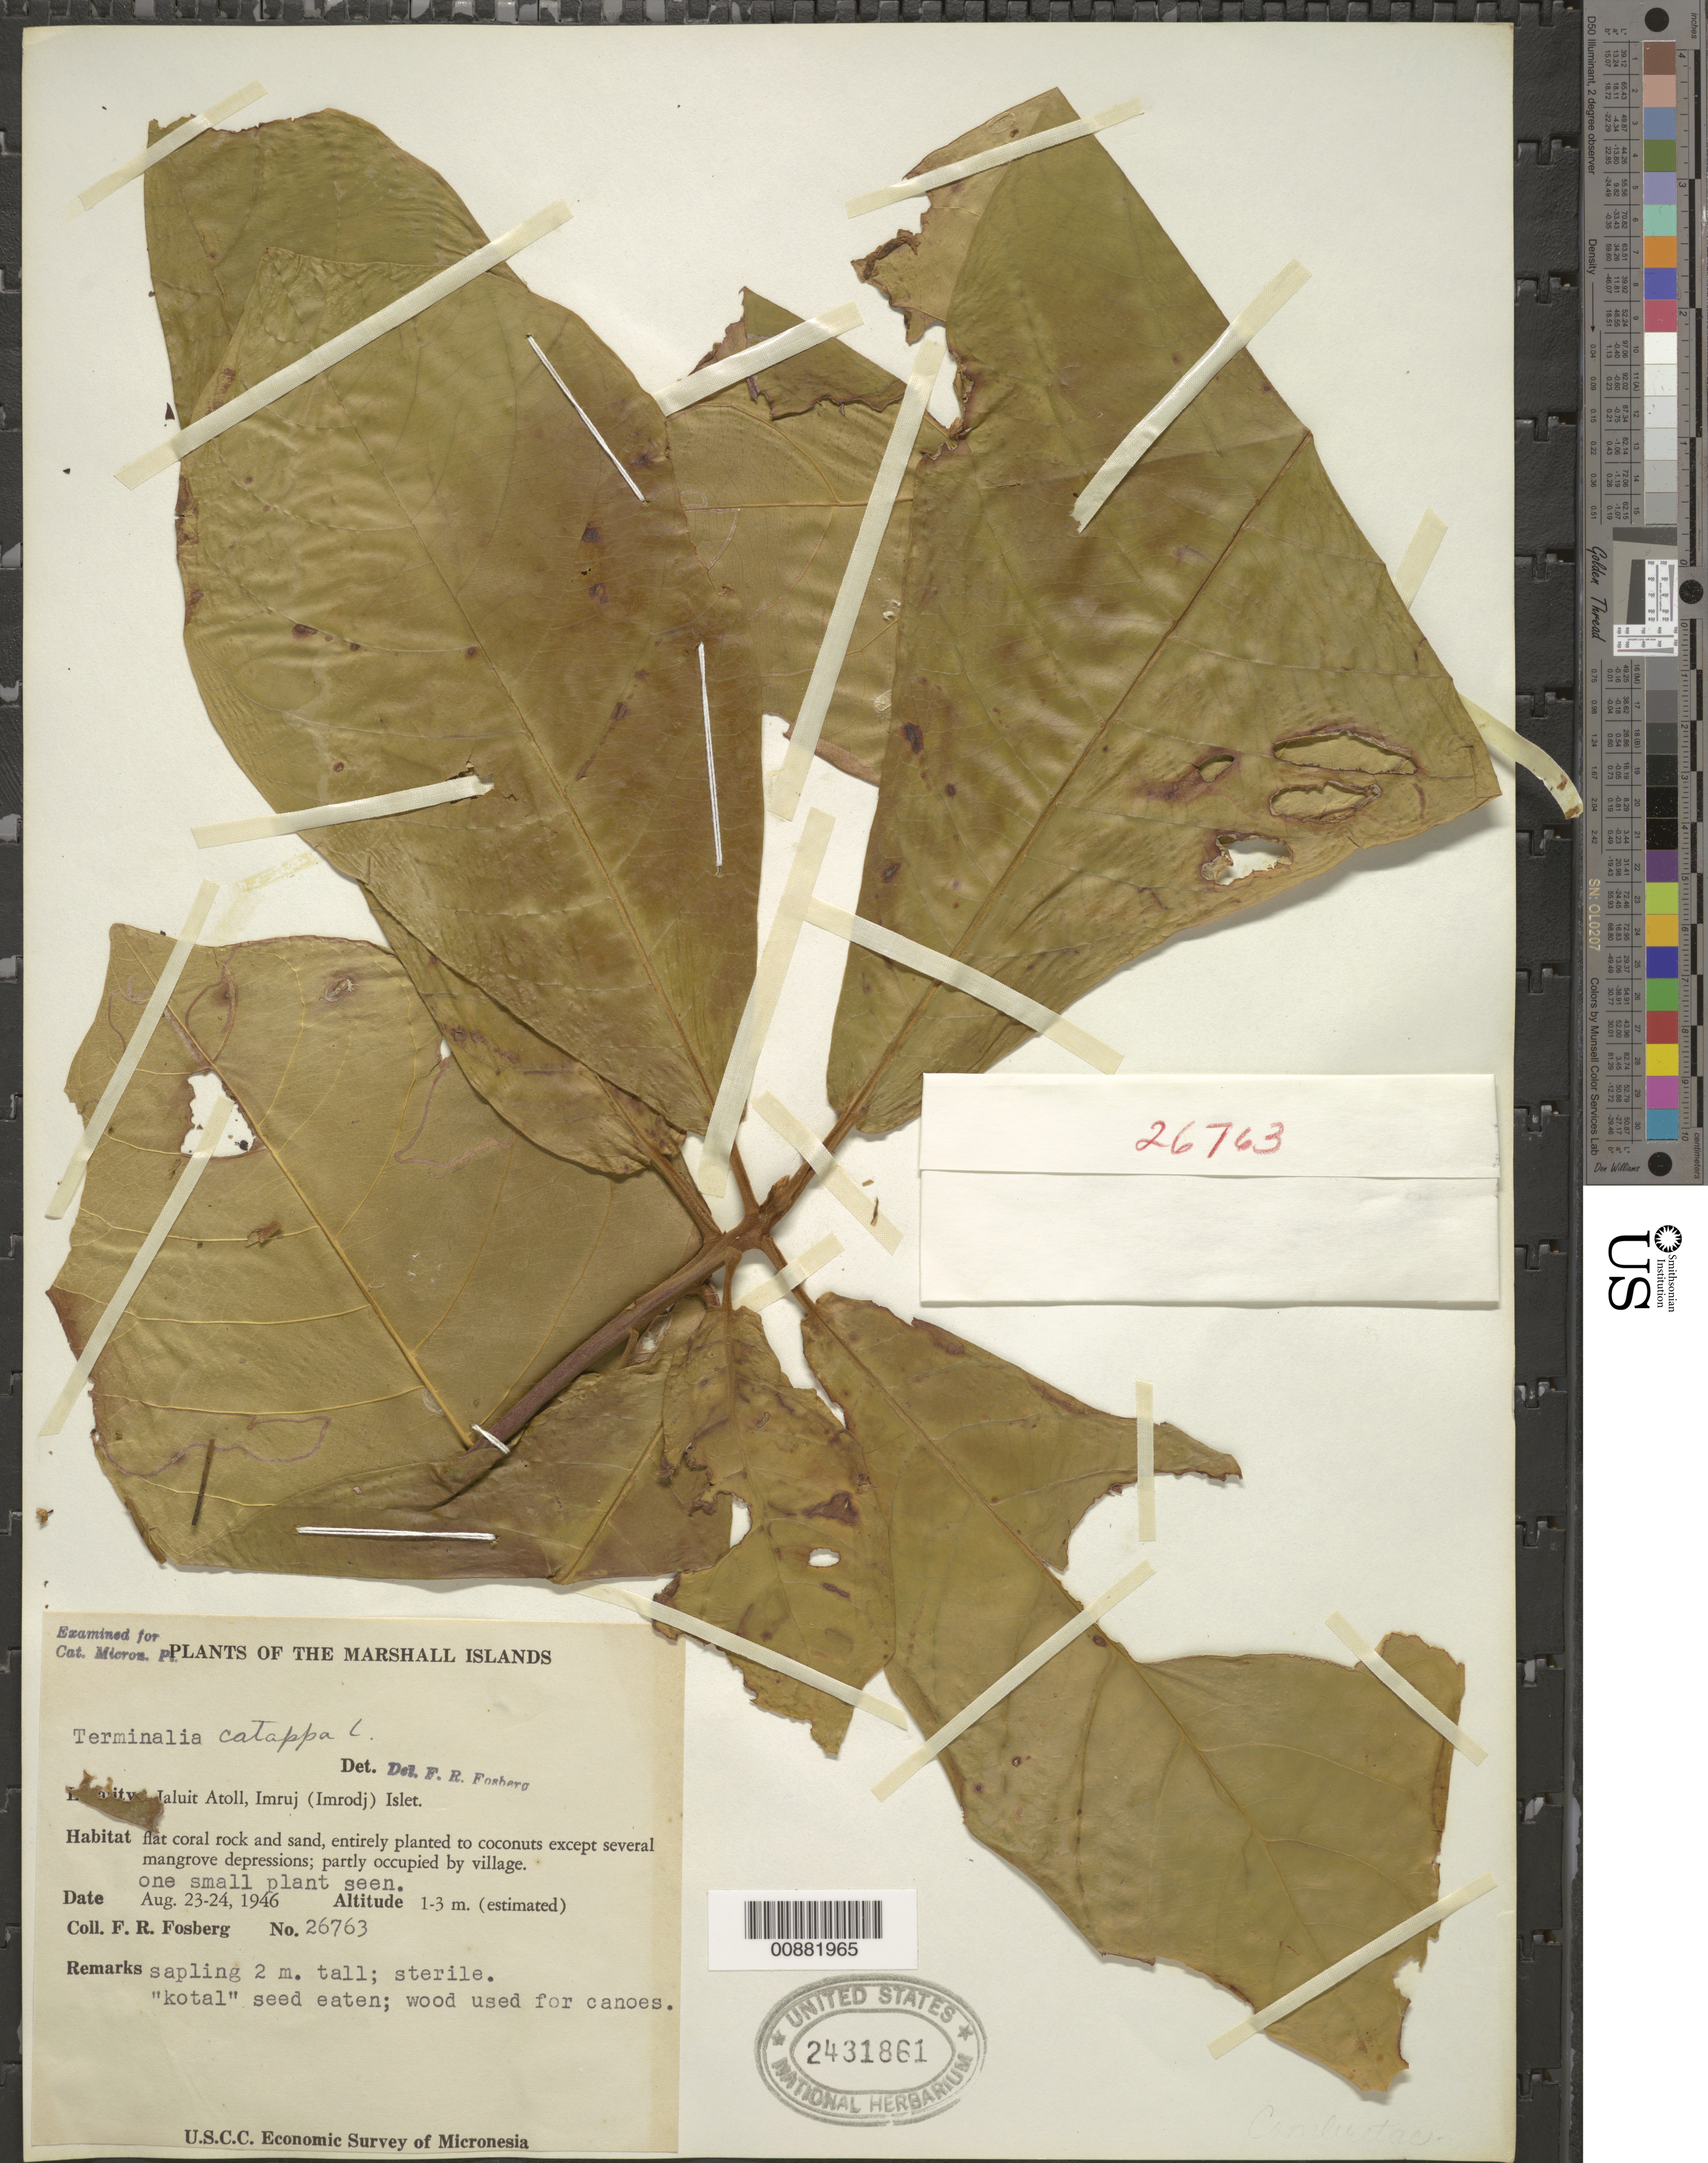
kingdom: Plantae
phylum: Tracheophyta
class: Magnoliopsida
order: Myrtales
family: Combretaceae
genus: Terminalia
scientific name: Terminalia catappa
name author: L.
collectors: F. R. Fosberg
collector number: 26763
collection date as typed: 23 Aug 1946 to 24 Aug 1946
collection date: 1946-08-23/1946-08-24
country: Marshall Islands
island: Jaluit Atoll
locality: partially occuped by village.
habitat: flat coral rock and sand; entirely planted tococonuts except several mangrove depressions. One small plant seen.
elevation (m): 1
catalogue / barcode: US 2431861